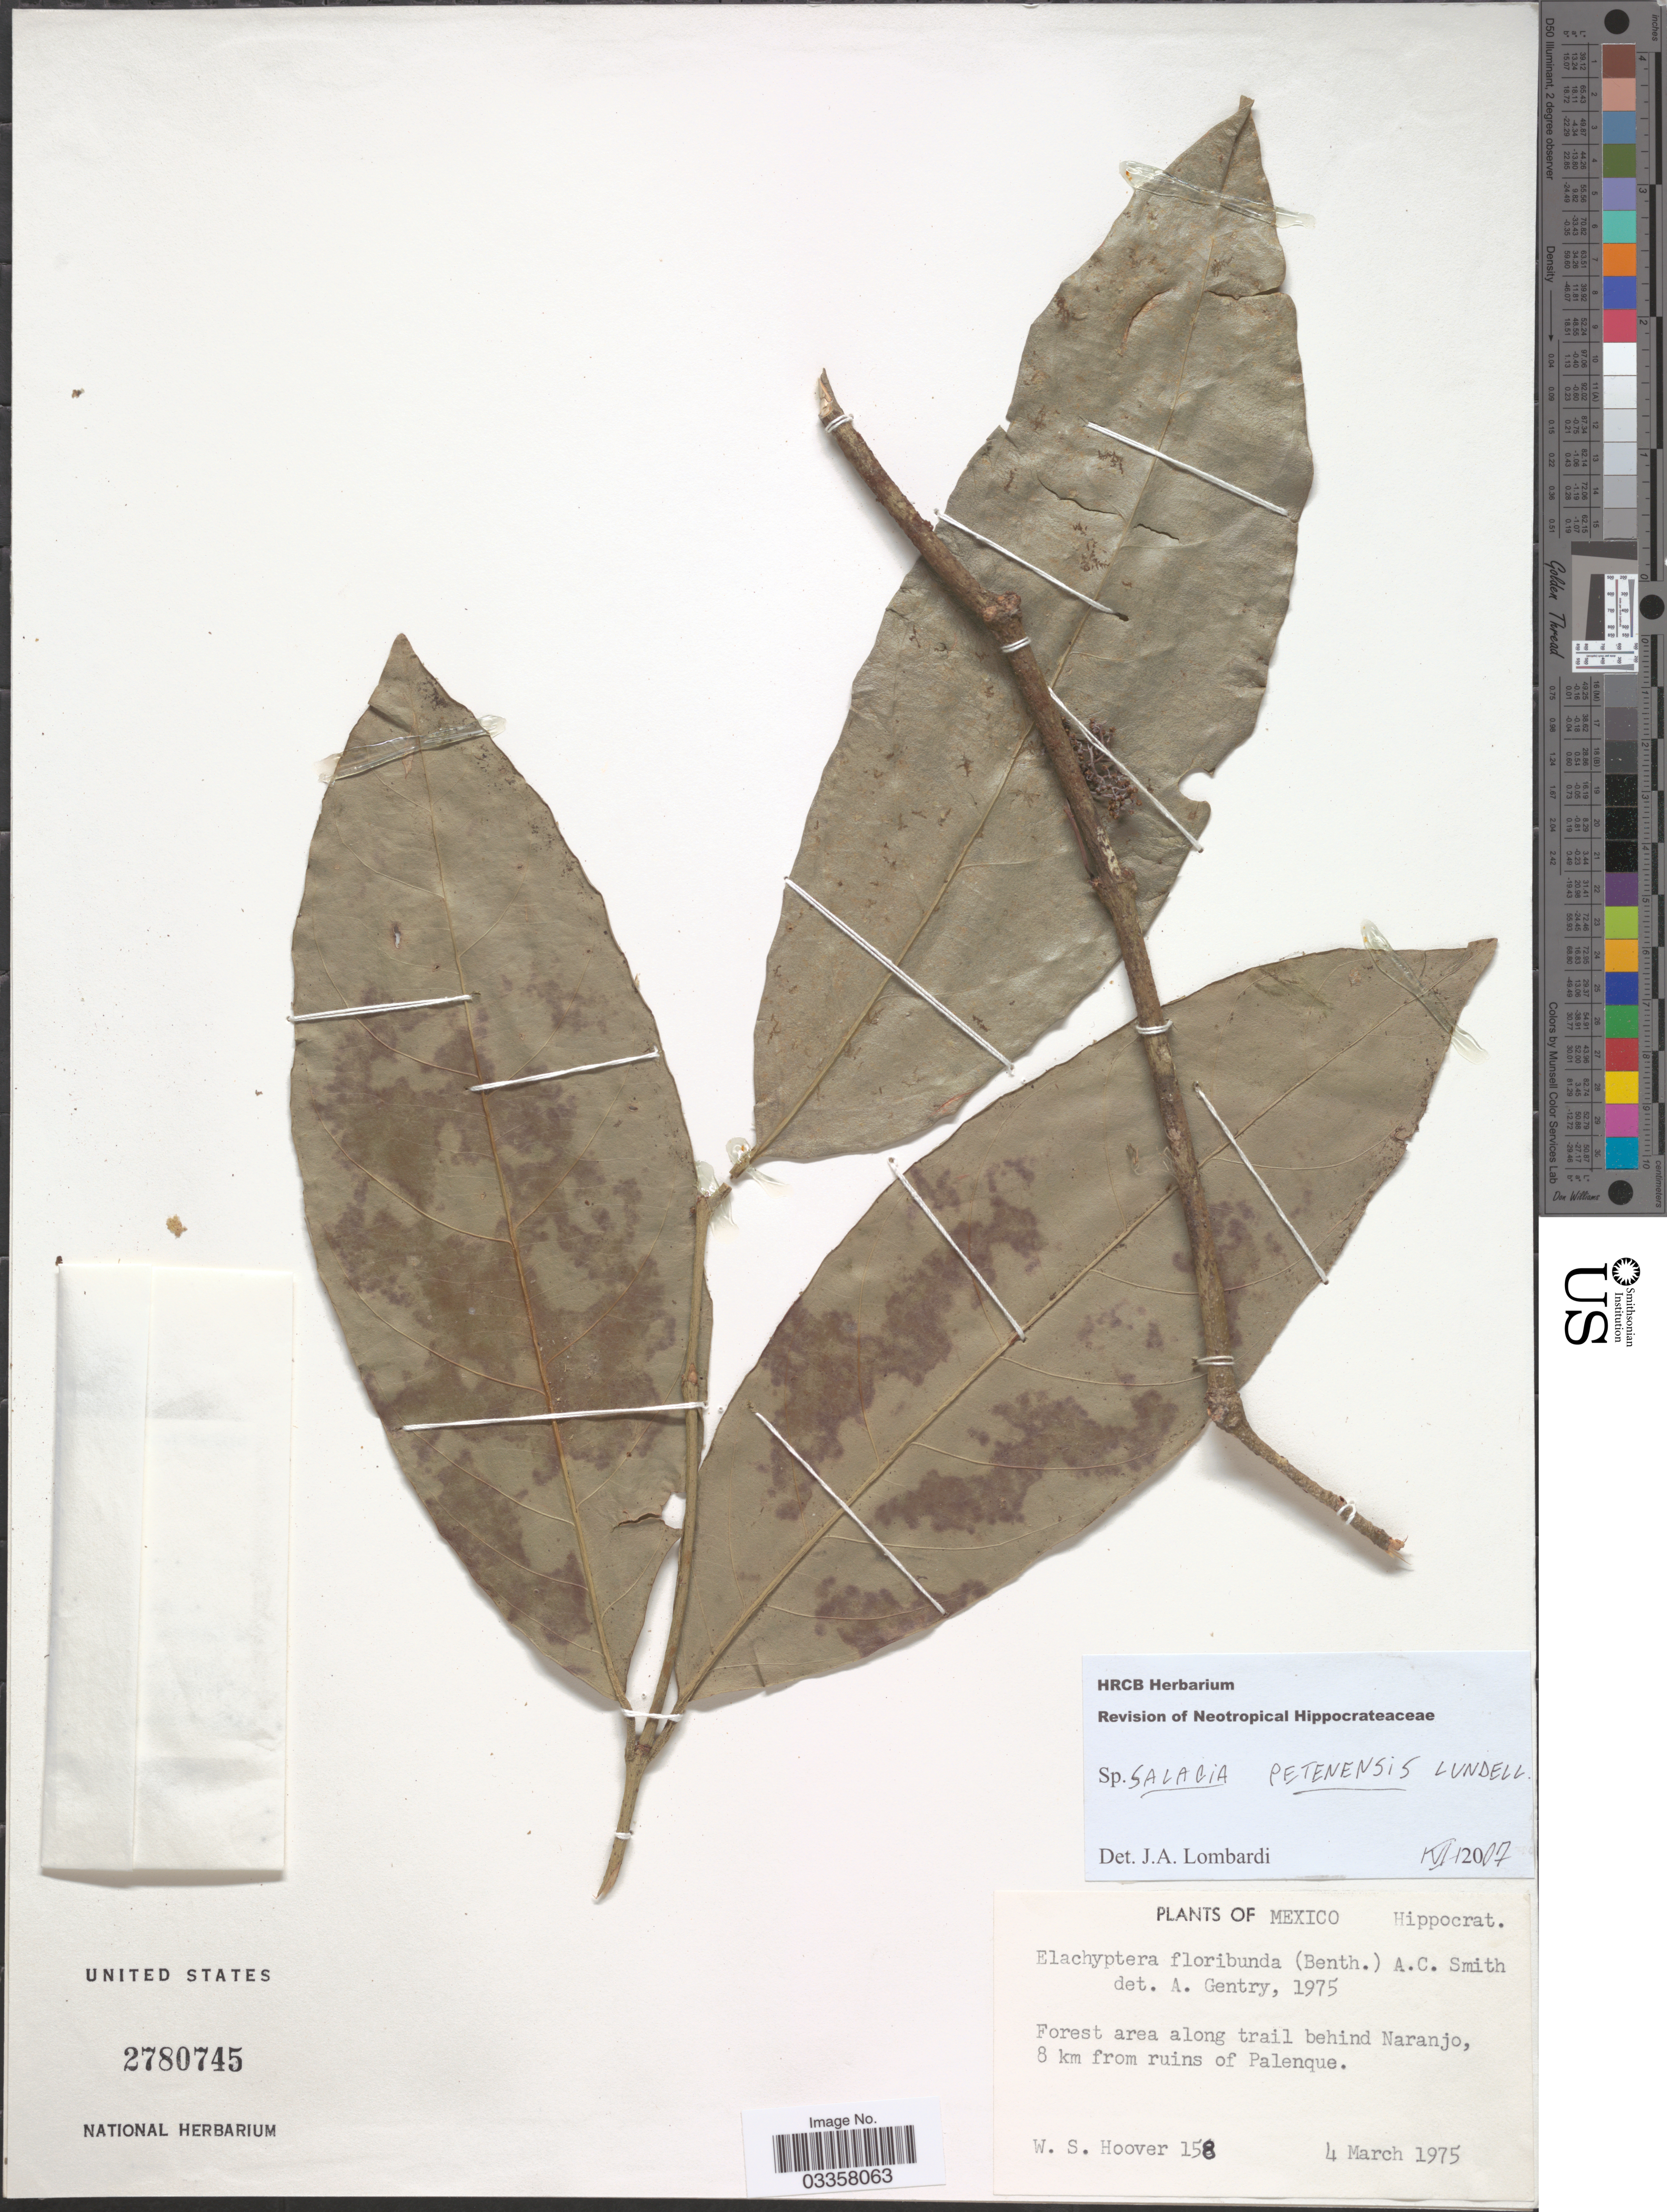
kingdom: Plantae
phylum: Tracheophyta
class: Magnoliopsida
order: Celastrales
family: Celastraceae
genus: Salacia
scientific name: Salacia petenensis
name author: Lundell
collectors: W. S. Hoover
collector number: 158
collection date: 1975-03-04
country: Mexico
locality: Forest area along trail behind Naranjo, 8 km from ruins of Palenque.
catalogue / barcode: US 2780745